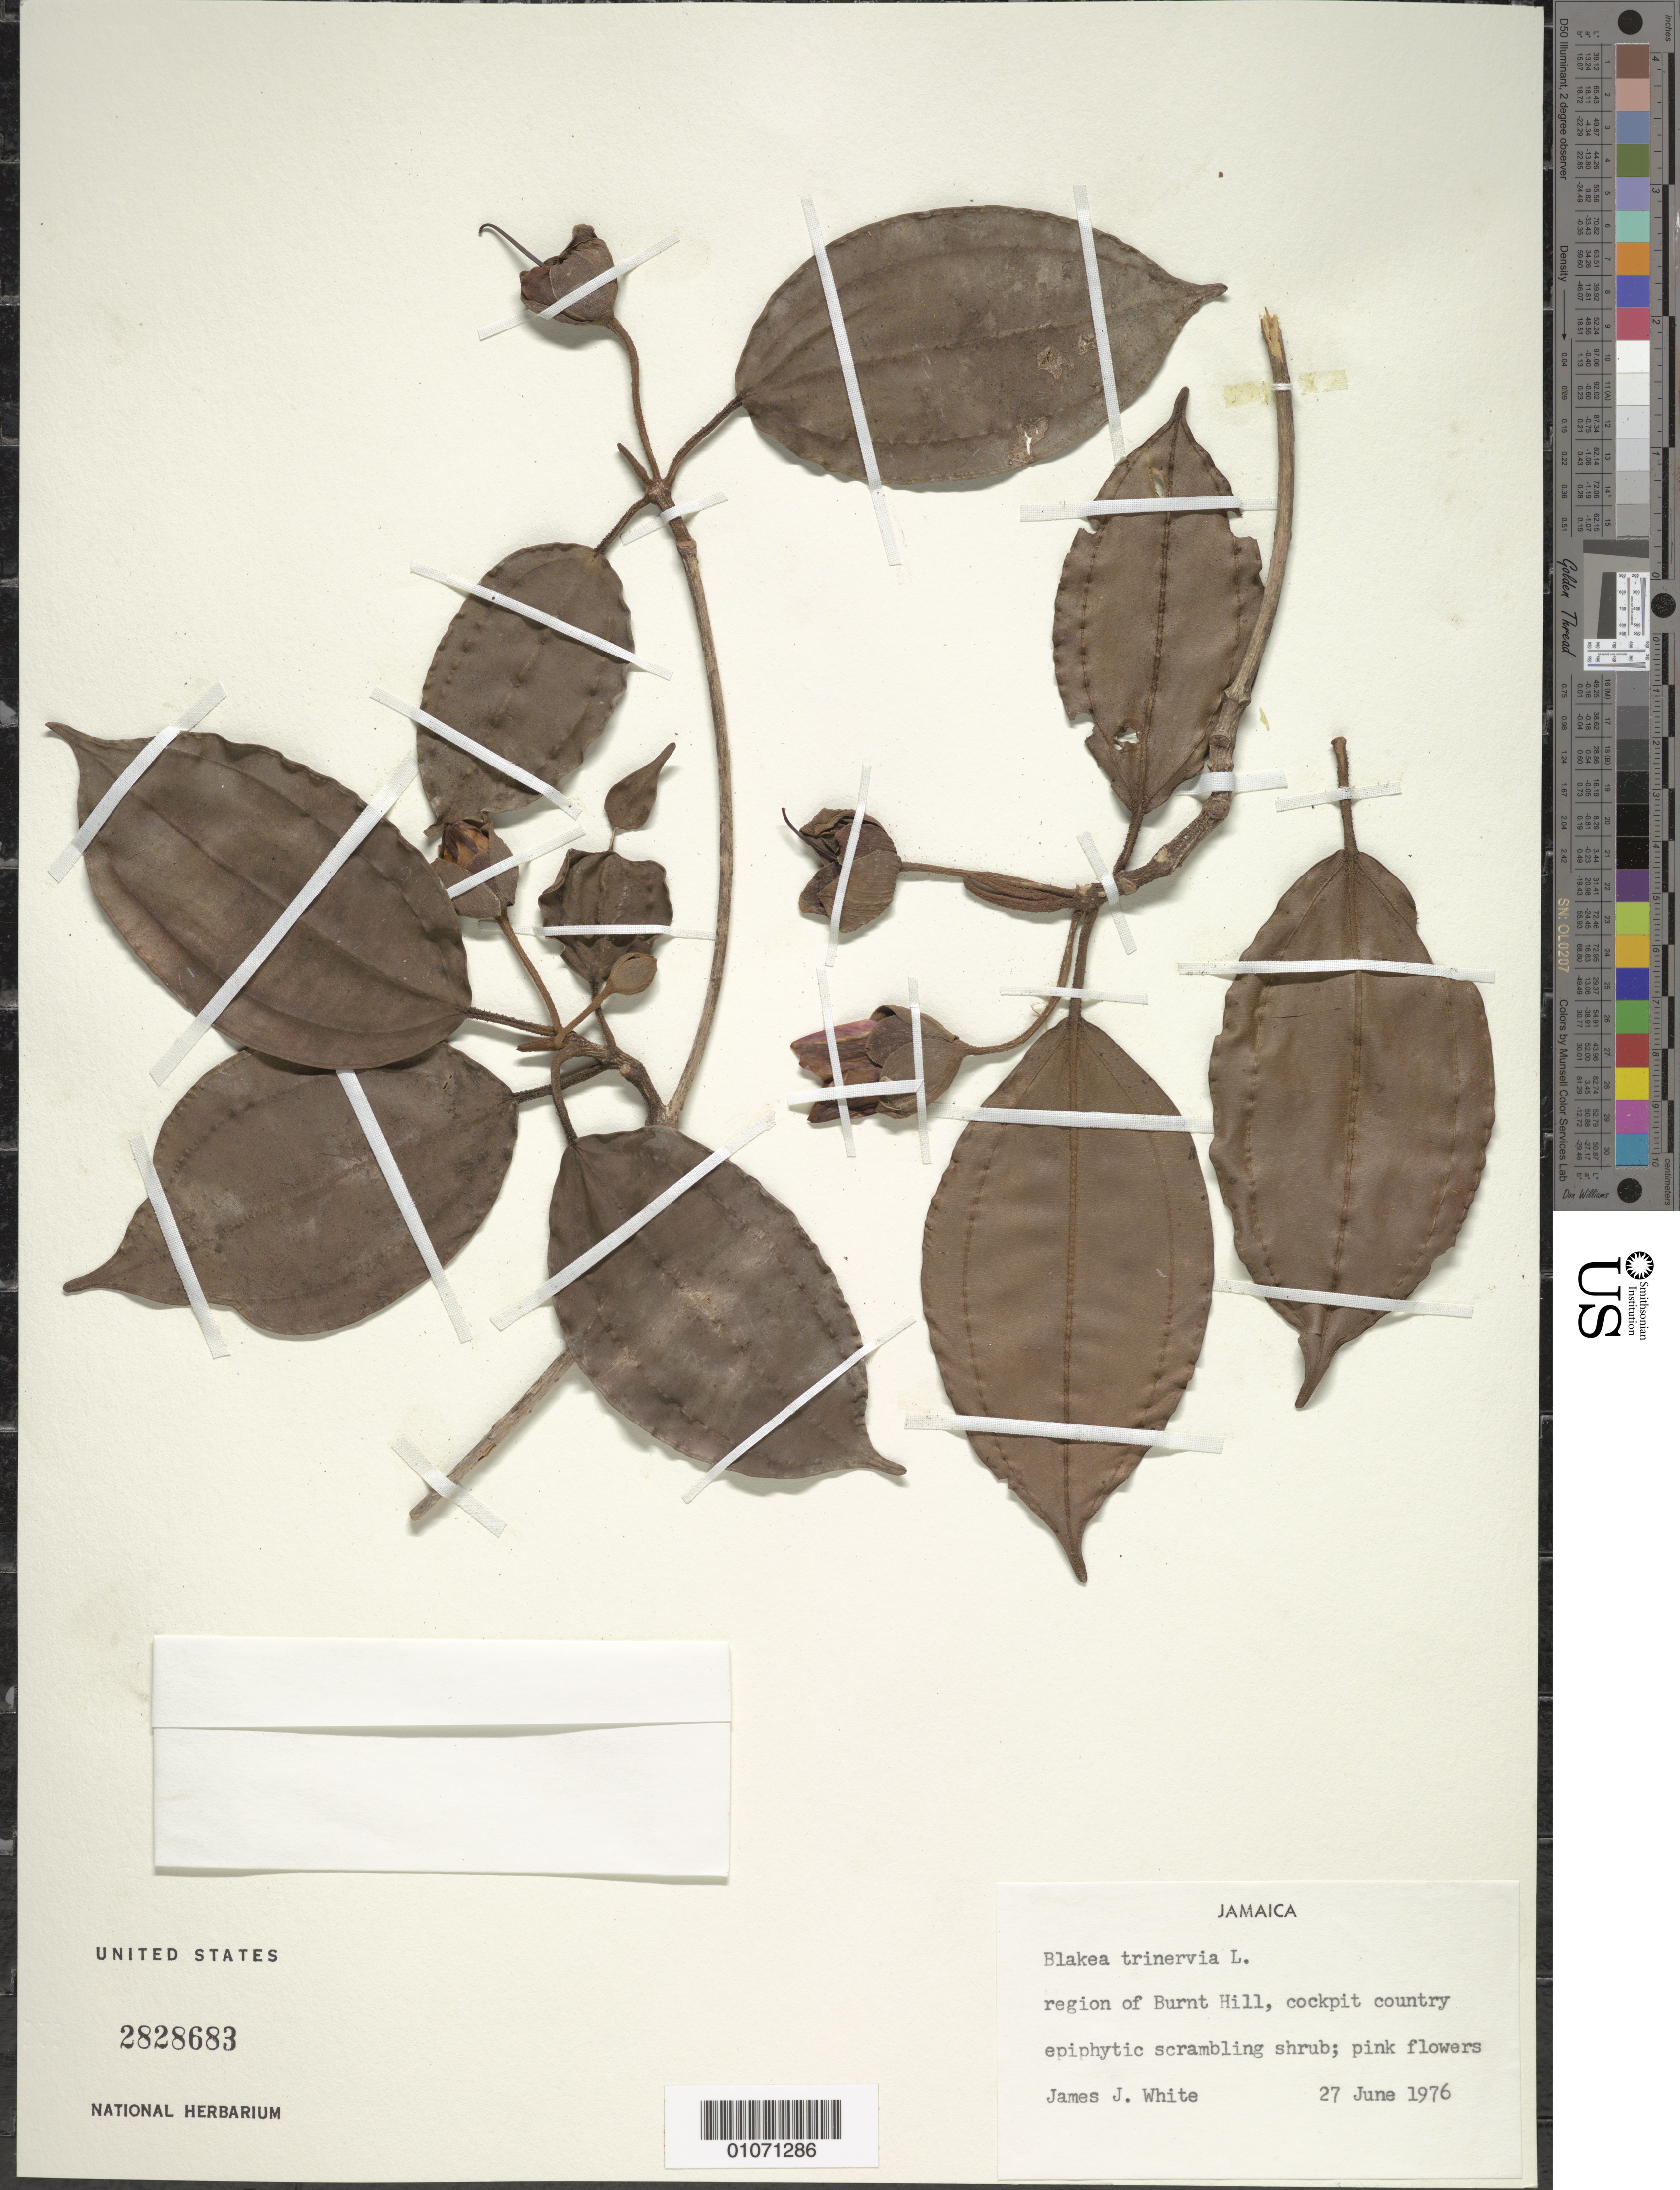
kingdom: Plantae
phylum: Tracheophyta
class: Magnoliopsida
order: Myrtales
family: Melastomataceae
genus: Blakea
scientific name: Blakea trinervia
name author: L.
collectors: J. J. White III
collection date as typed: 27 Jun 1976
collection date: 1976-06-27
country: Jamaica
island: Jamaica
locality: Burnt Hill region, cockpit country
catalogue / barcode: US 2828683